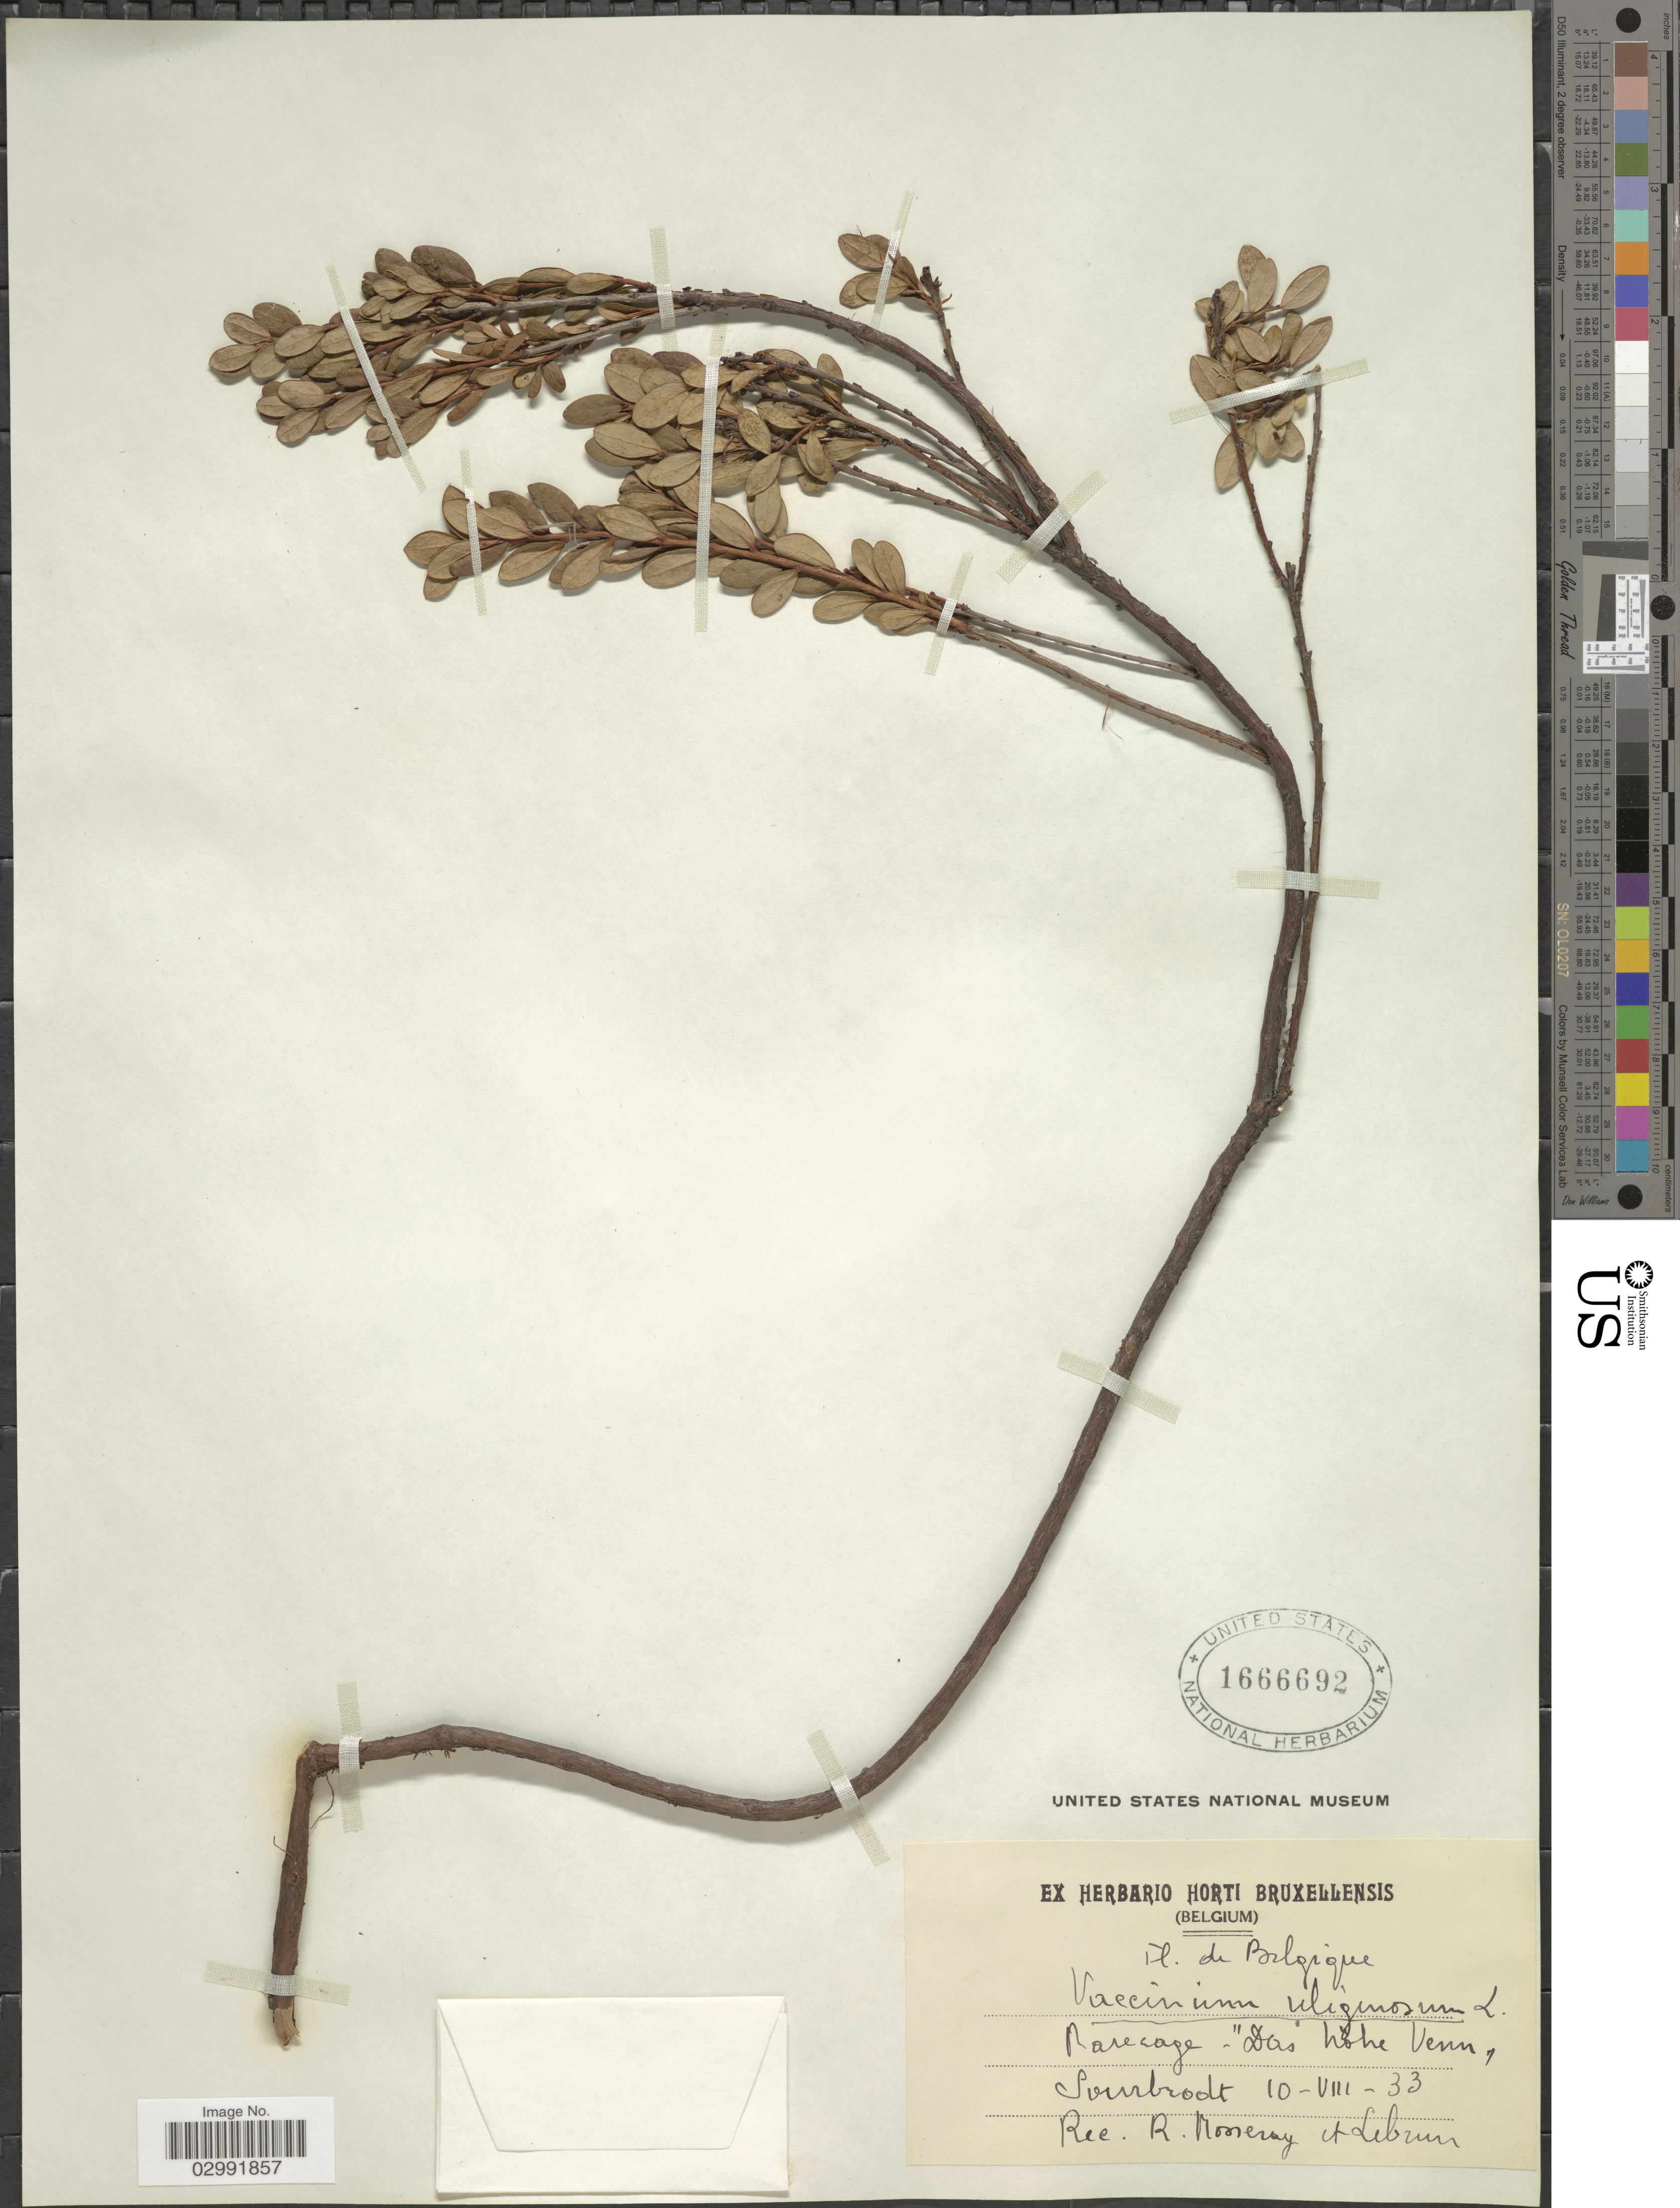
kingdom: Plantae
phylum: Tracheophyta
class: Magnoliopsida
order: Ericales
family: Ericaceae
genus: Vaccinium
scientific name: Vaccinium uliginosum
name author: L.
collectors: R. Mosseray & J.A. Lebrun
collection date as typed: Transcribed d/m/y: 10/8/33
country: Belgium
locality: Marecage - "Das höhe Venn", Sourbrodt.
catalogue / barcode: US 1666692